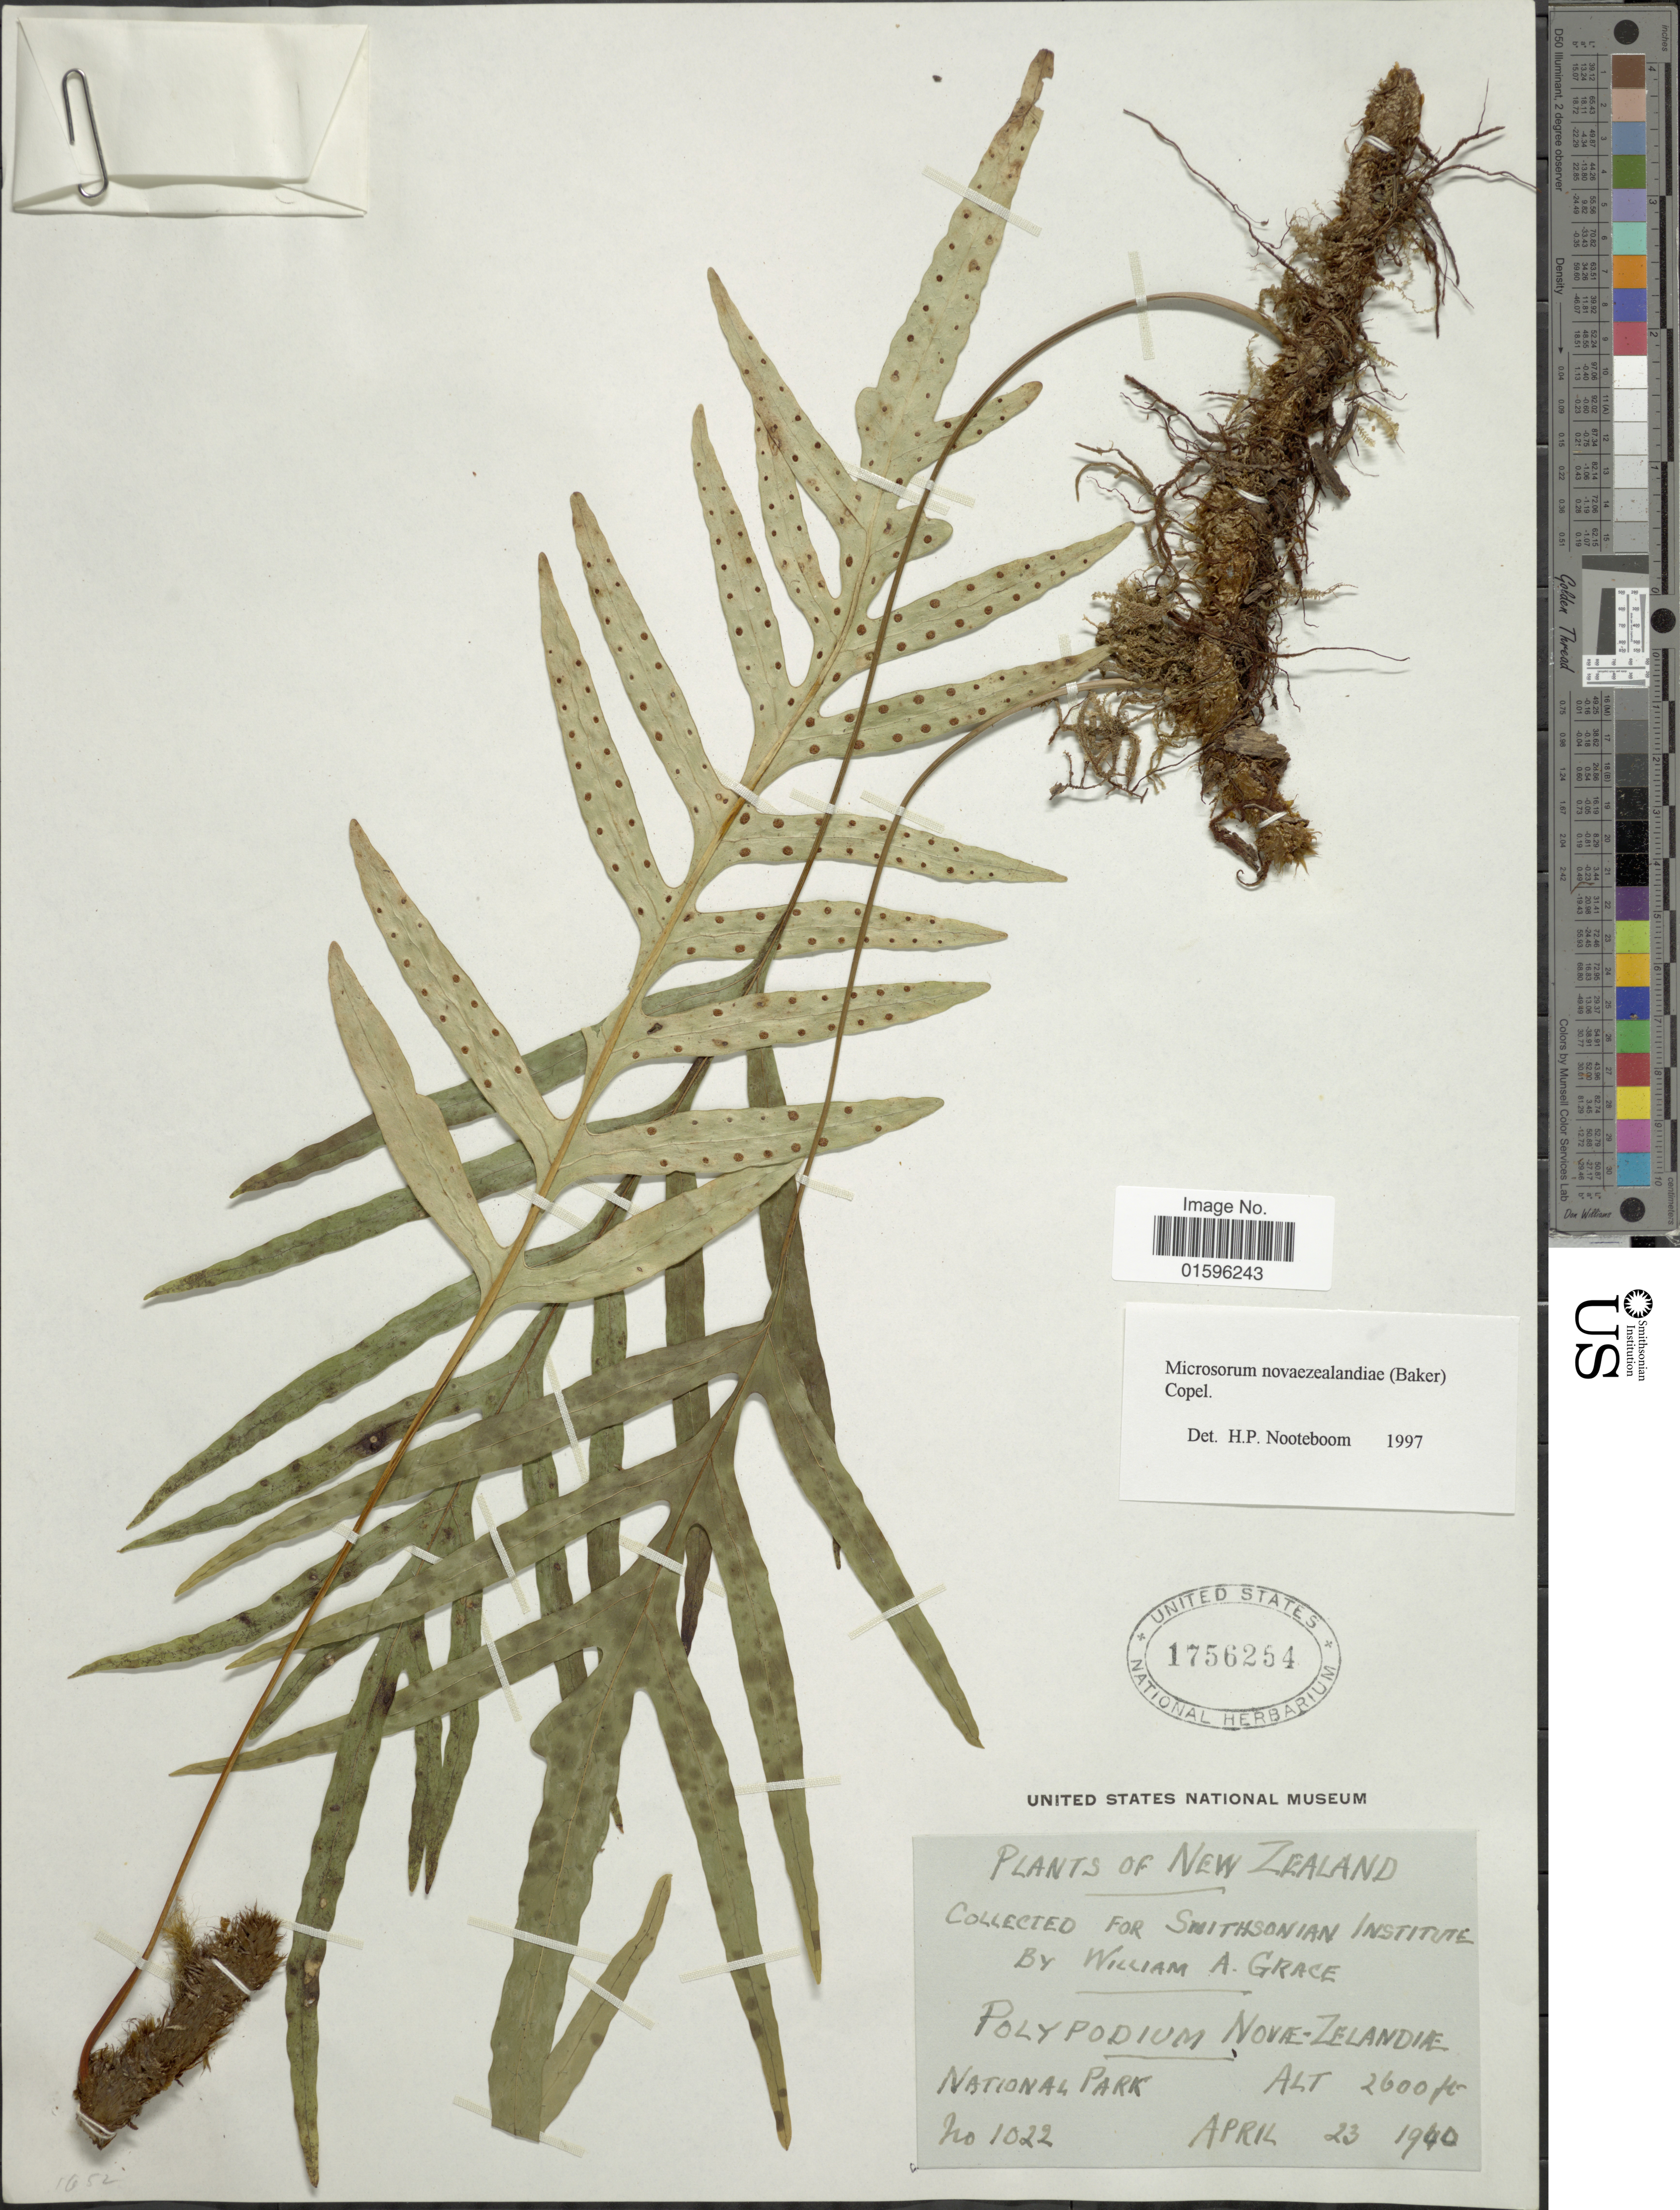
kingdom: Plantae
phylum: Tracheophyta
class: Polypodiopsida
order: Polypodiales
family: Polypodiaceae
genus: Polypodium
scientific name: Polypodium novae-zealandiae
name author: Baker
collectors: W. Grace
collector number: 1022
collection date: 1940-04-23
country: New Zealand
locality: Novae-Zelandiae, Natioanl Park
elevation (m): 792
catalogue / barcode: US 1756254